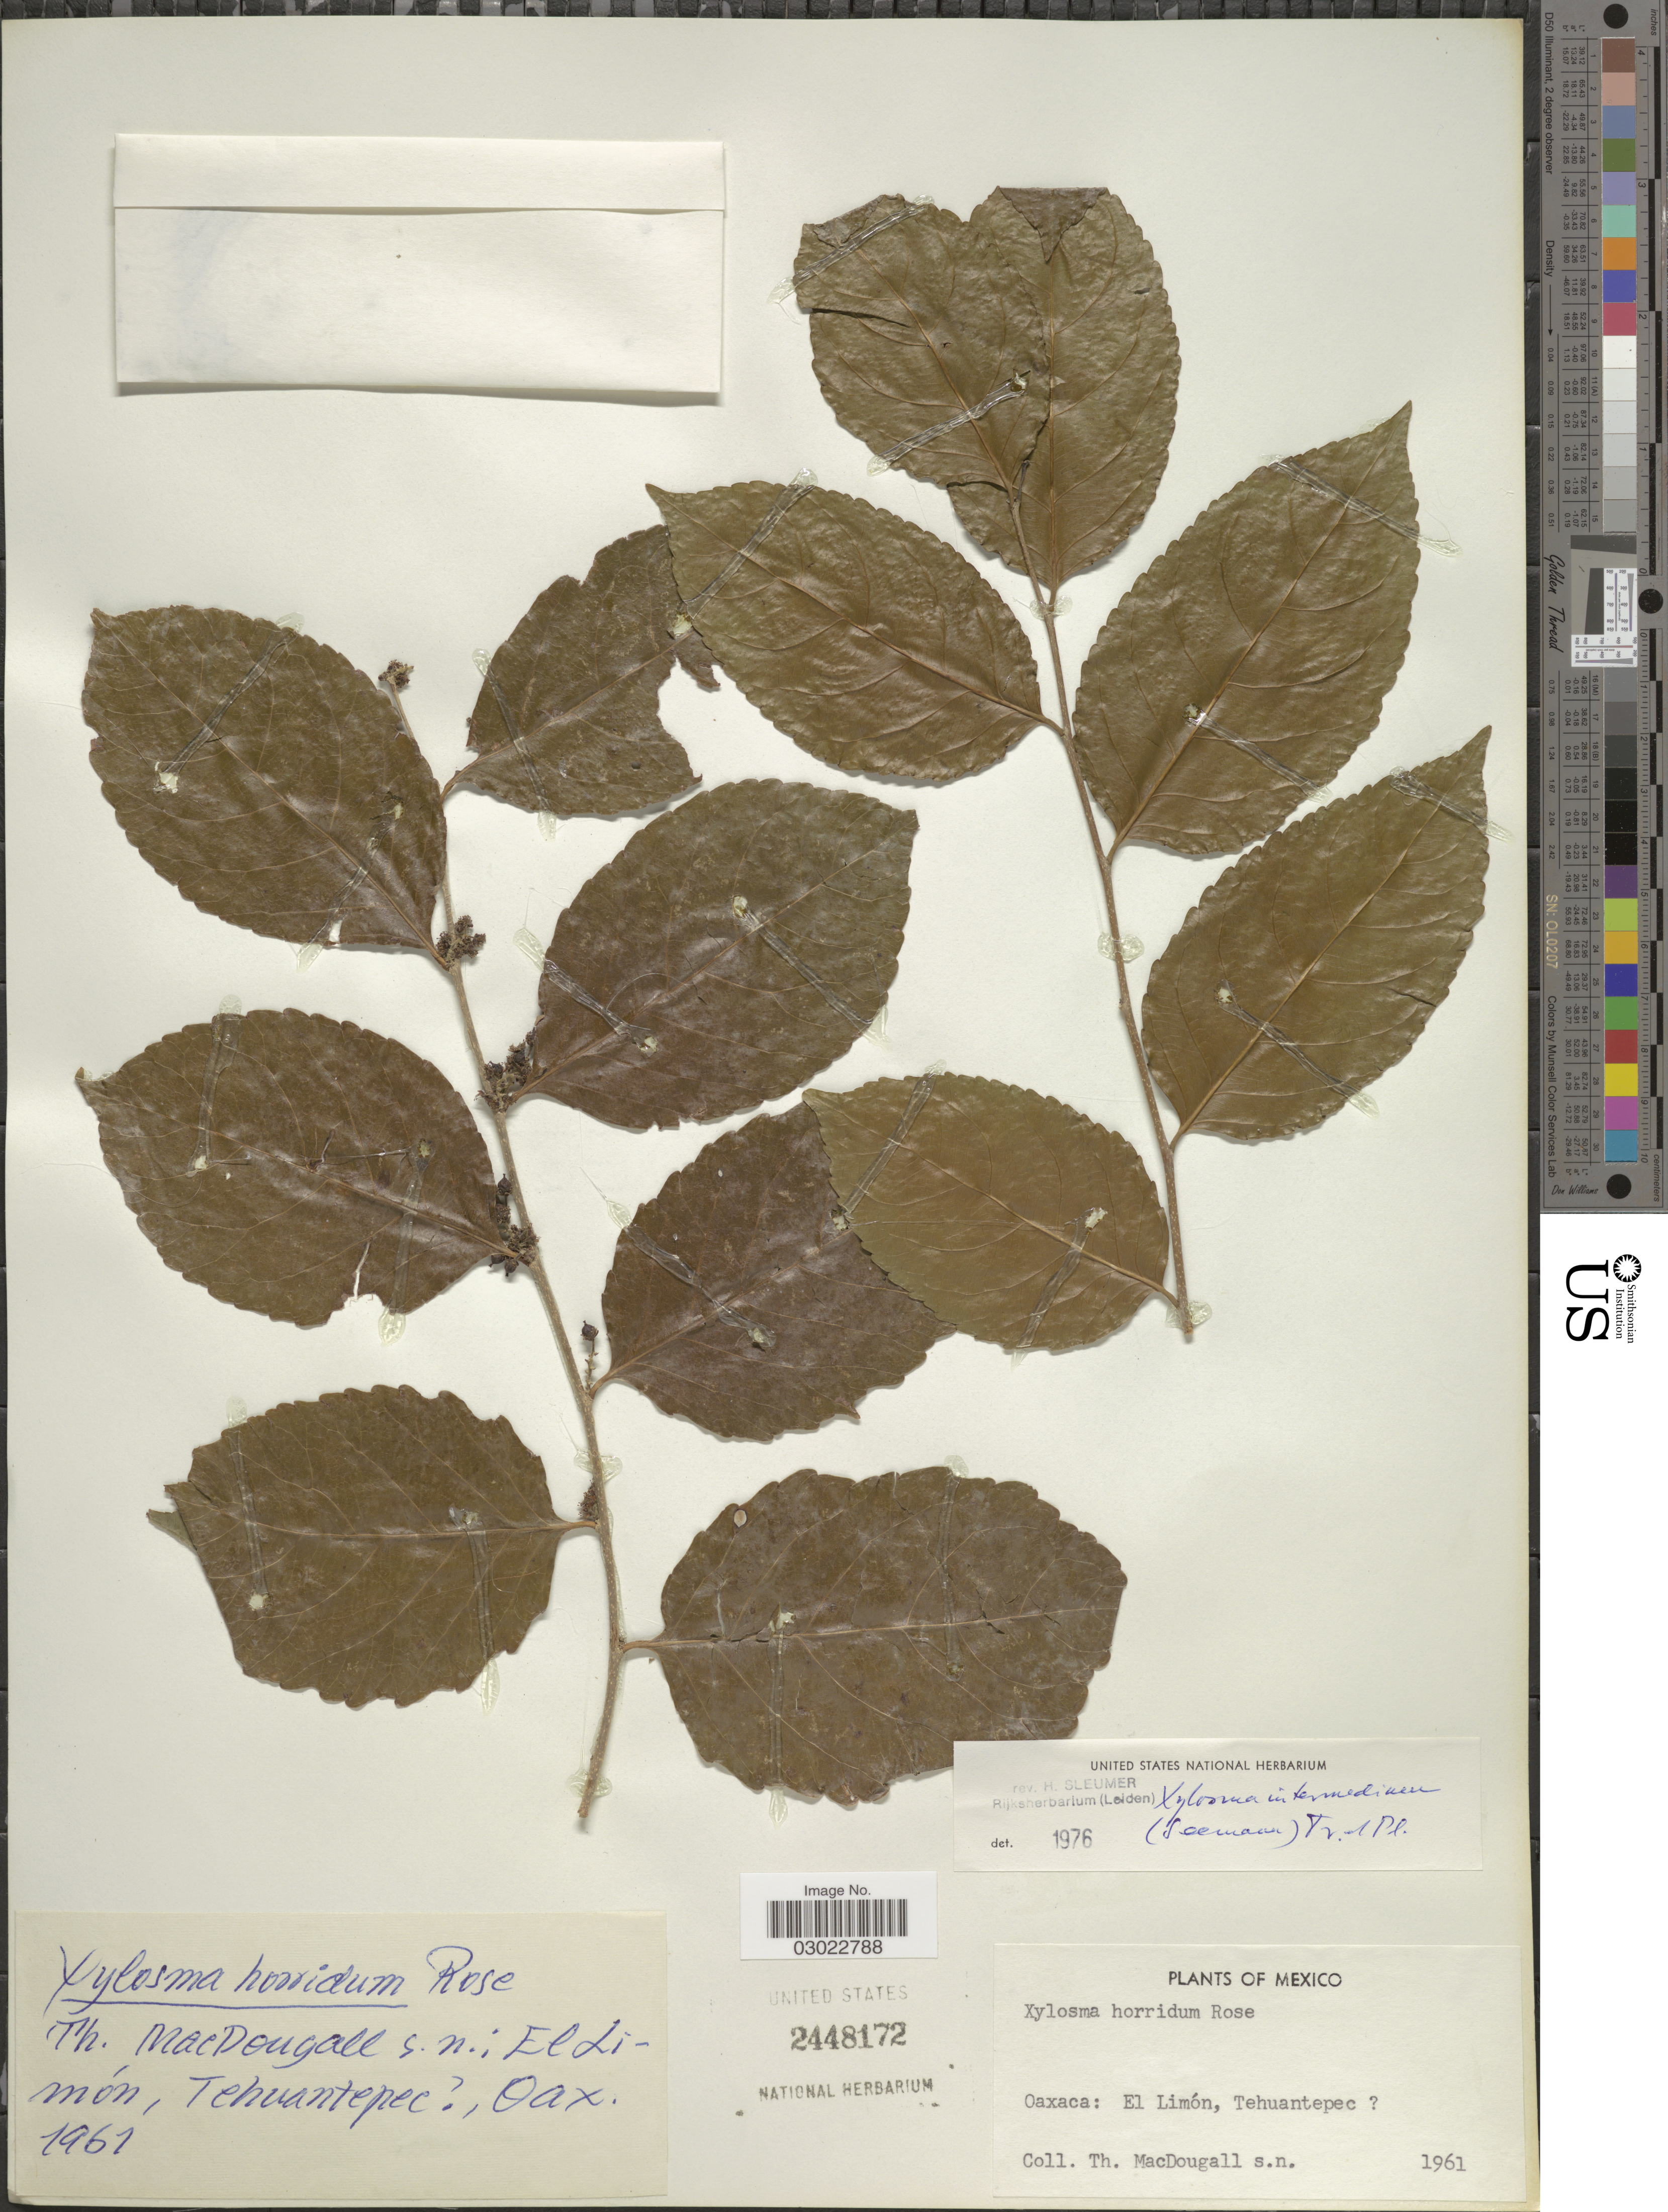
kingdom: Plantae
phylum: Tracheophyta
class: Magnoliopsida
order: Malpighiales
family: Salicaceae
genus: Xylosma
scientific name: Xylosma horrida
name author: Rose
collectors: T. B. MacDougall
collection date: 1961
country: Mexico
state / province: Oaxaca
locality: El Limón, Tehuantepec [unsure placement].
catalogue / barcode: US 2448172